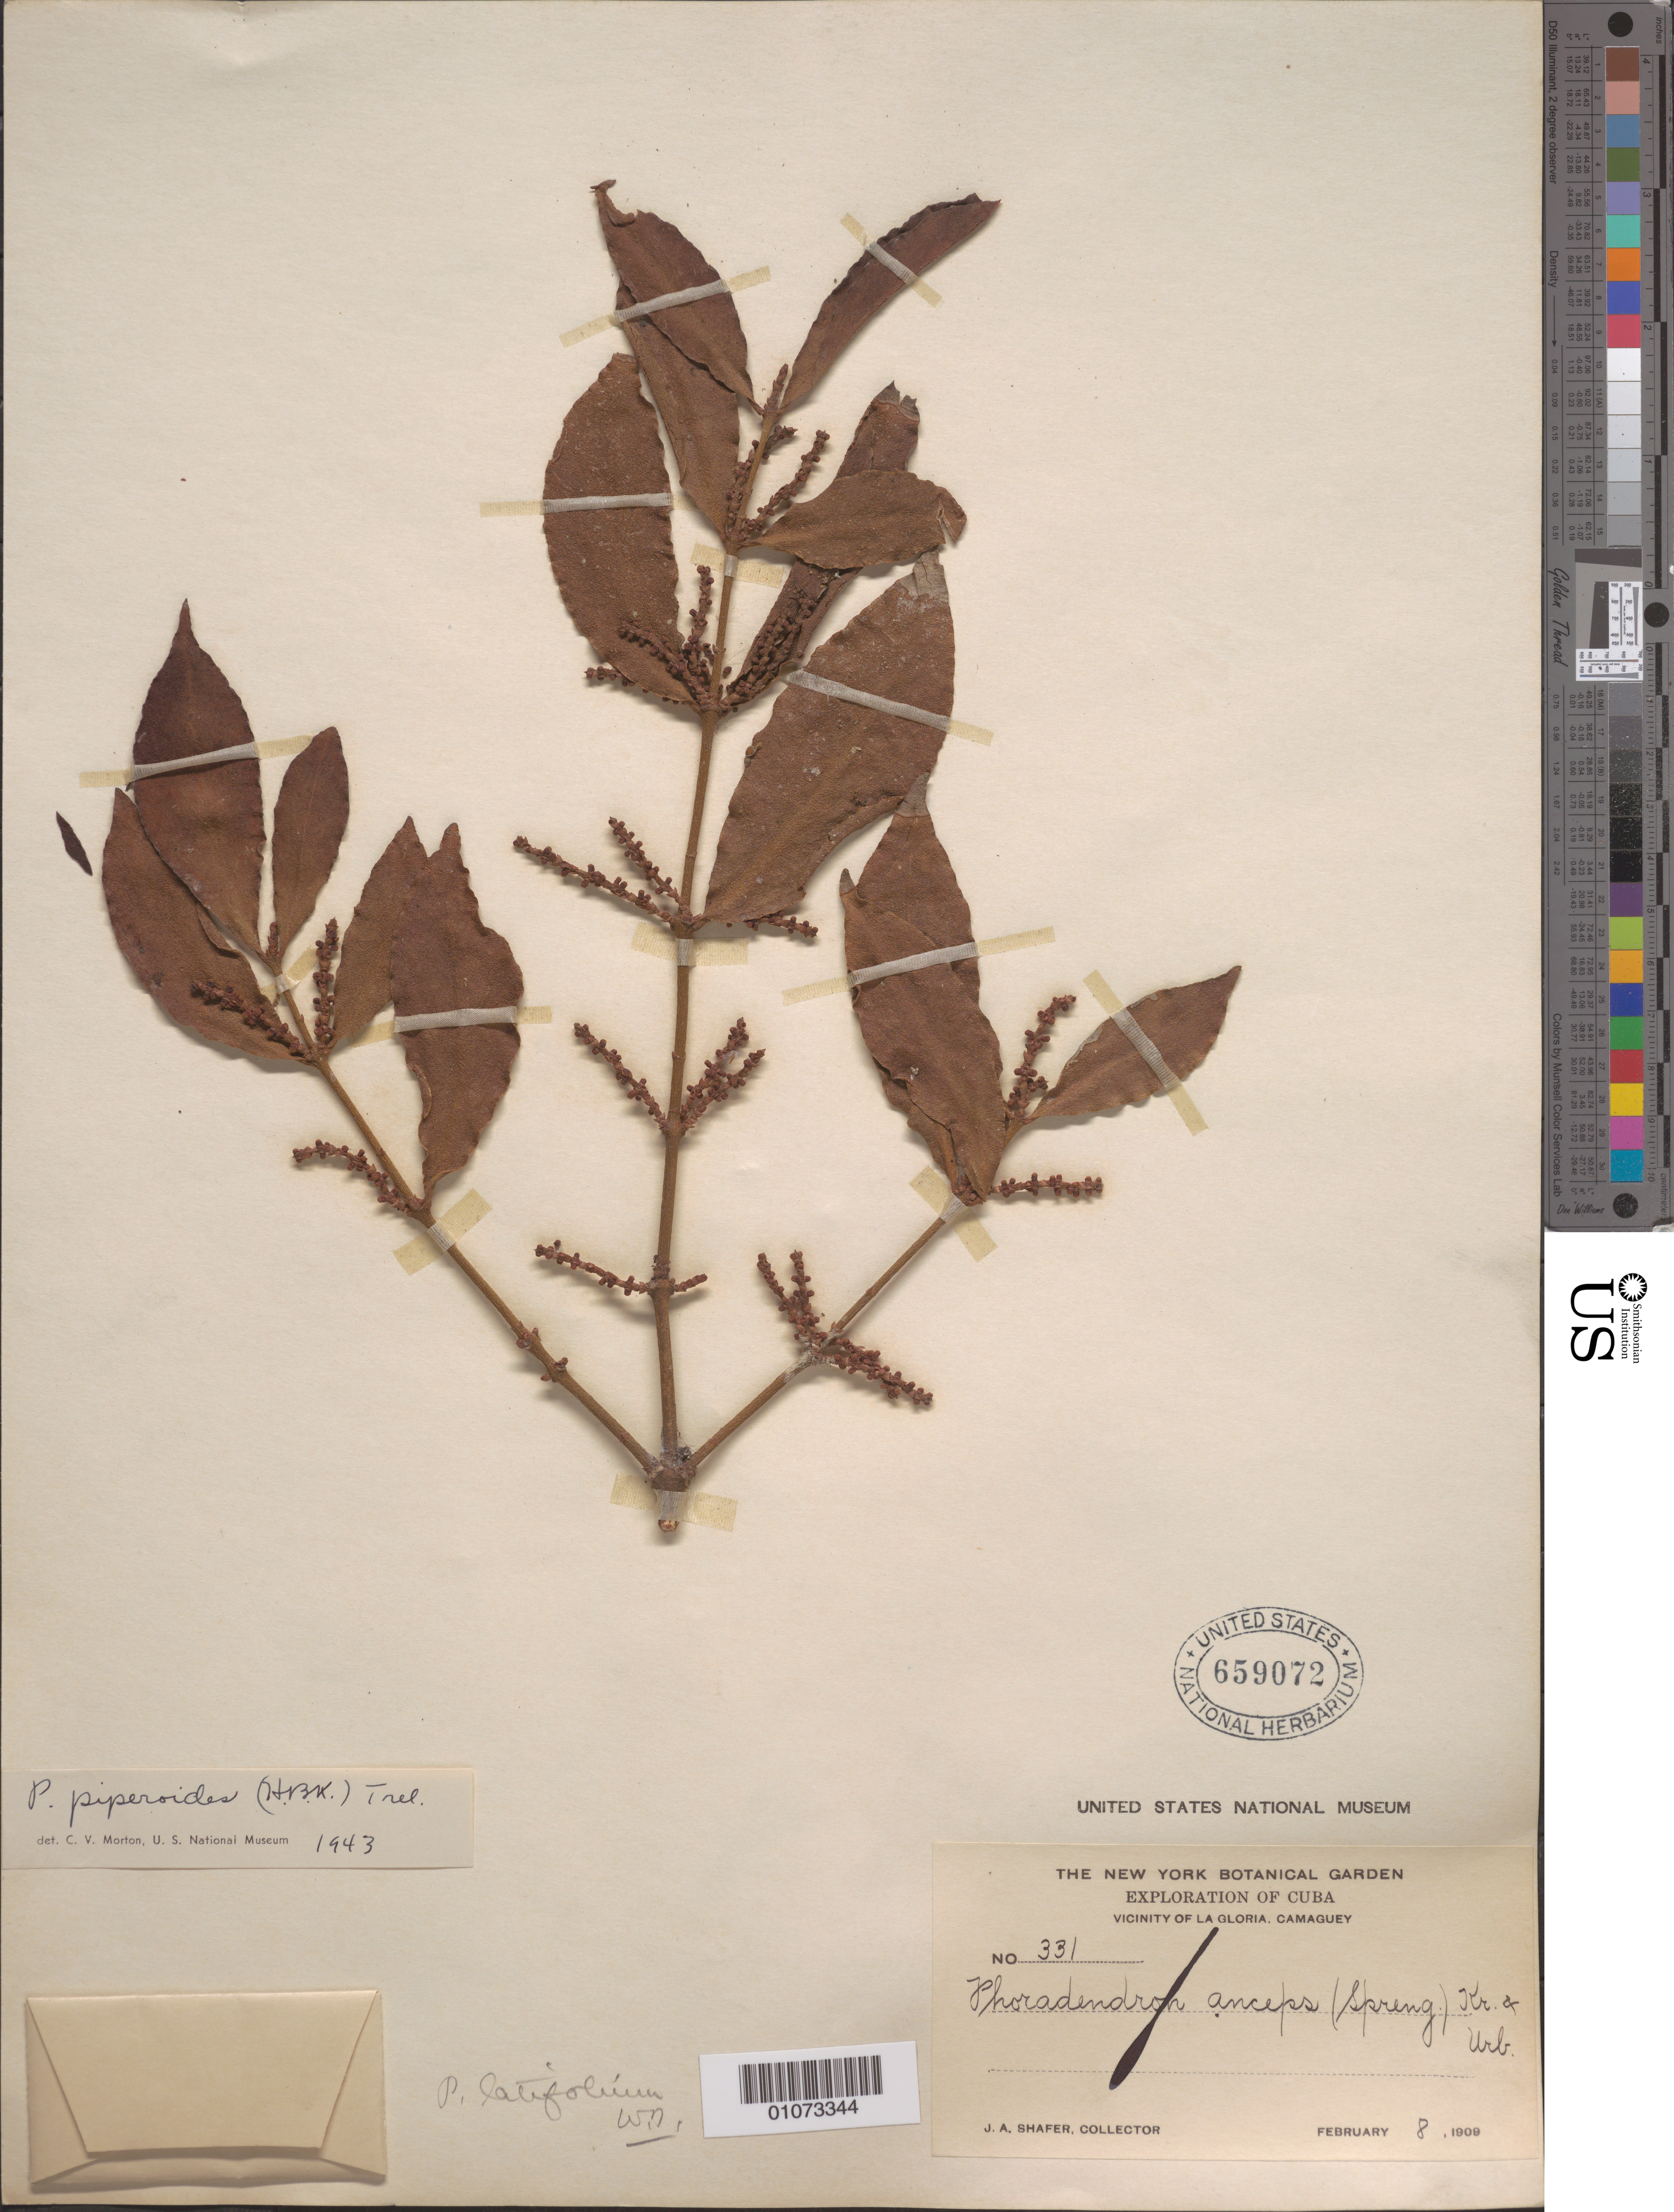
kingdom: Plantae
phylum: Tracheophyta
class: Magnoliopsida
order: Santalales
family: Viscaceae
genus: Phoradendron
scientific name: Phoradendron piperoides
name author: (Kunth) Trel.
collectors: J. A. Shafer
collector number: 331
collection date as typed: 08 Feb 1909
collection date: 1909-02-08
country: Cuba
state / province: Camagüey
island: Cuba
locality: Vicinity of La Gloria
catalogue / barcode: US 659072